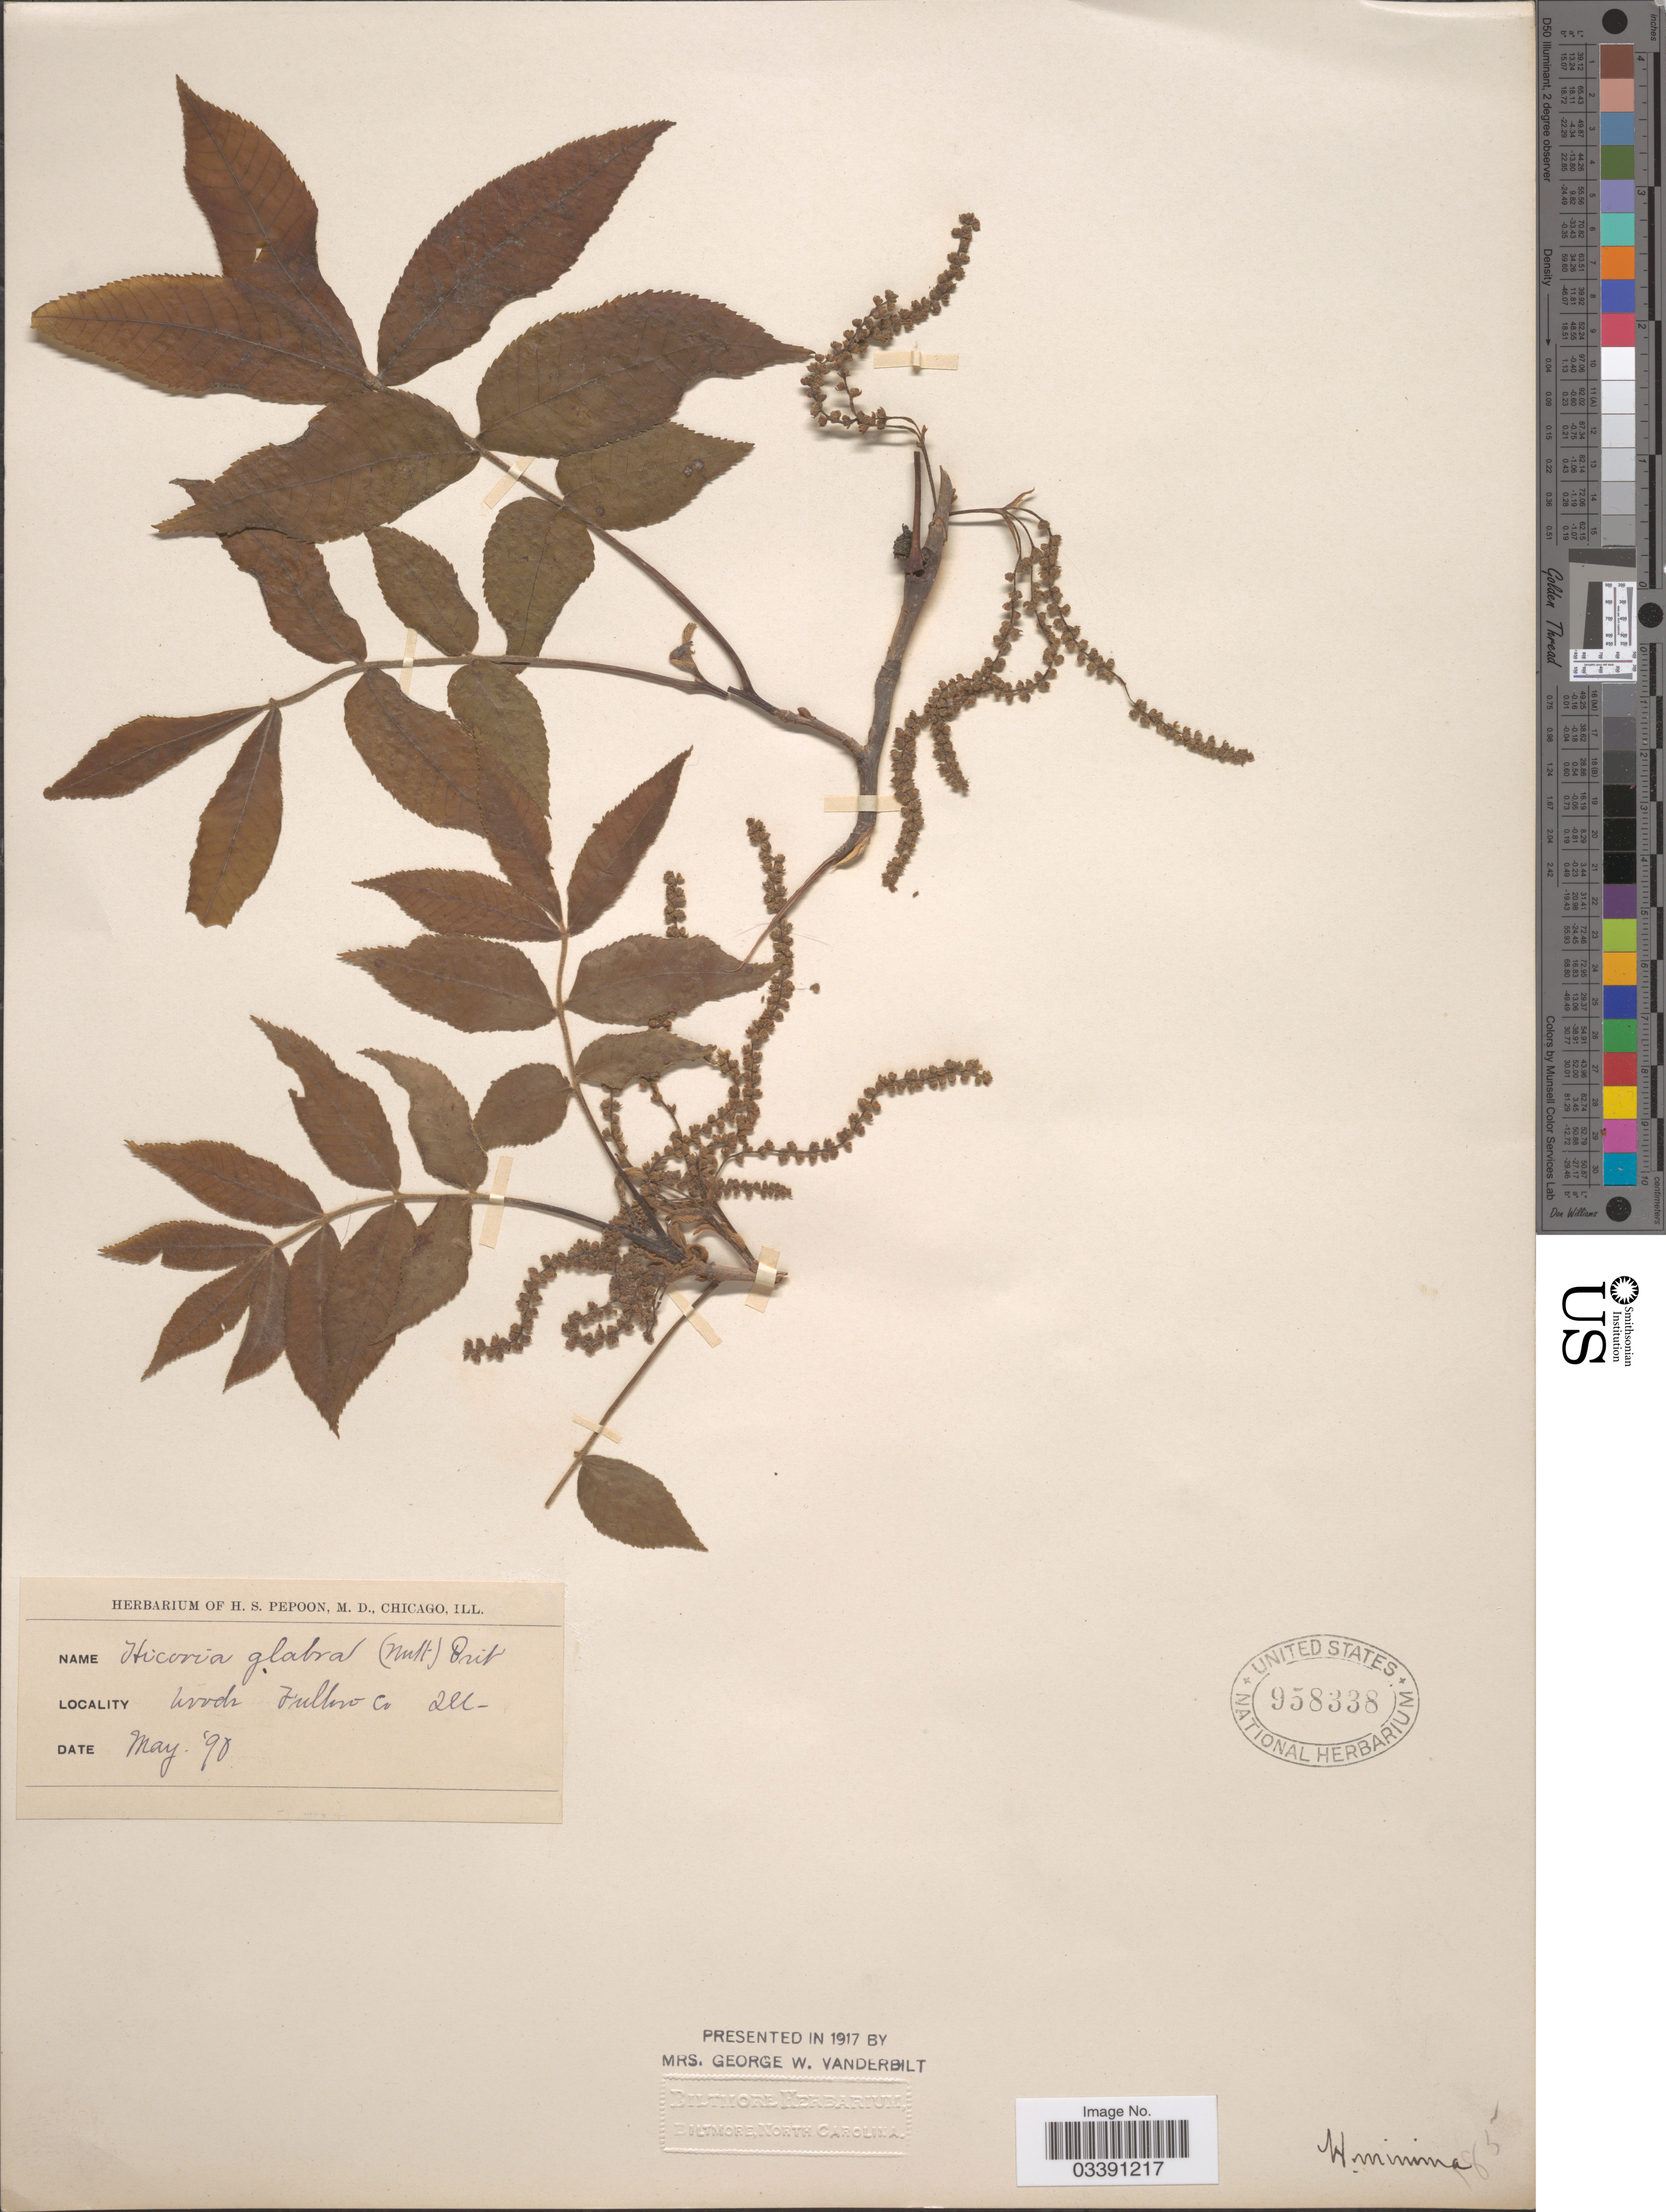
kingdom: Plantae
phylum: Tracheophyta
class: Magnoliopsida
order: Fagales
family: Juglandaceae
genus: Carya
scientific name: Carya cordiformis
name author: (Wangenh.) K. Koch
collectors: ex herb. H. S. Pepoon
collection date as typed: Transcribed d/m/y: /5/90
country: United States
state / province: Illinois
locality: Woods. Fulton Co.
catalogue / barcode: US 958338